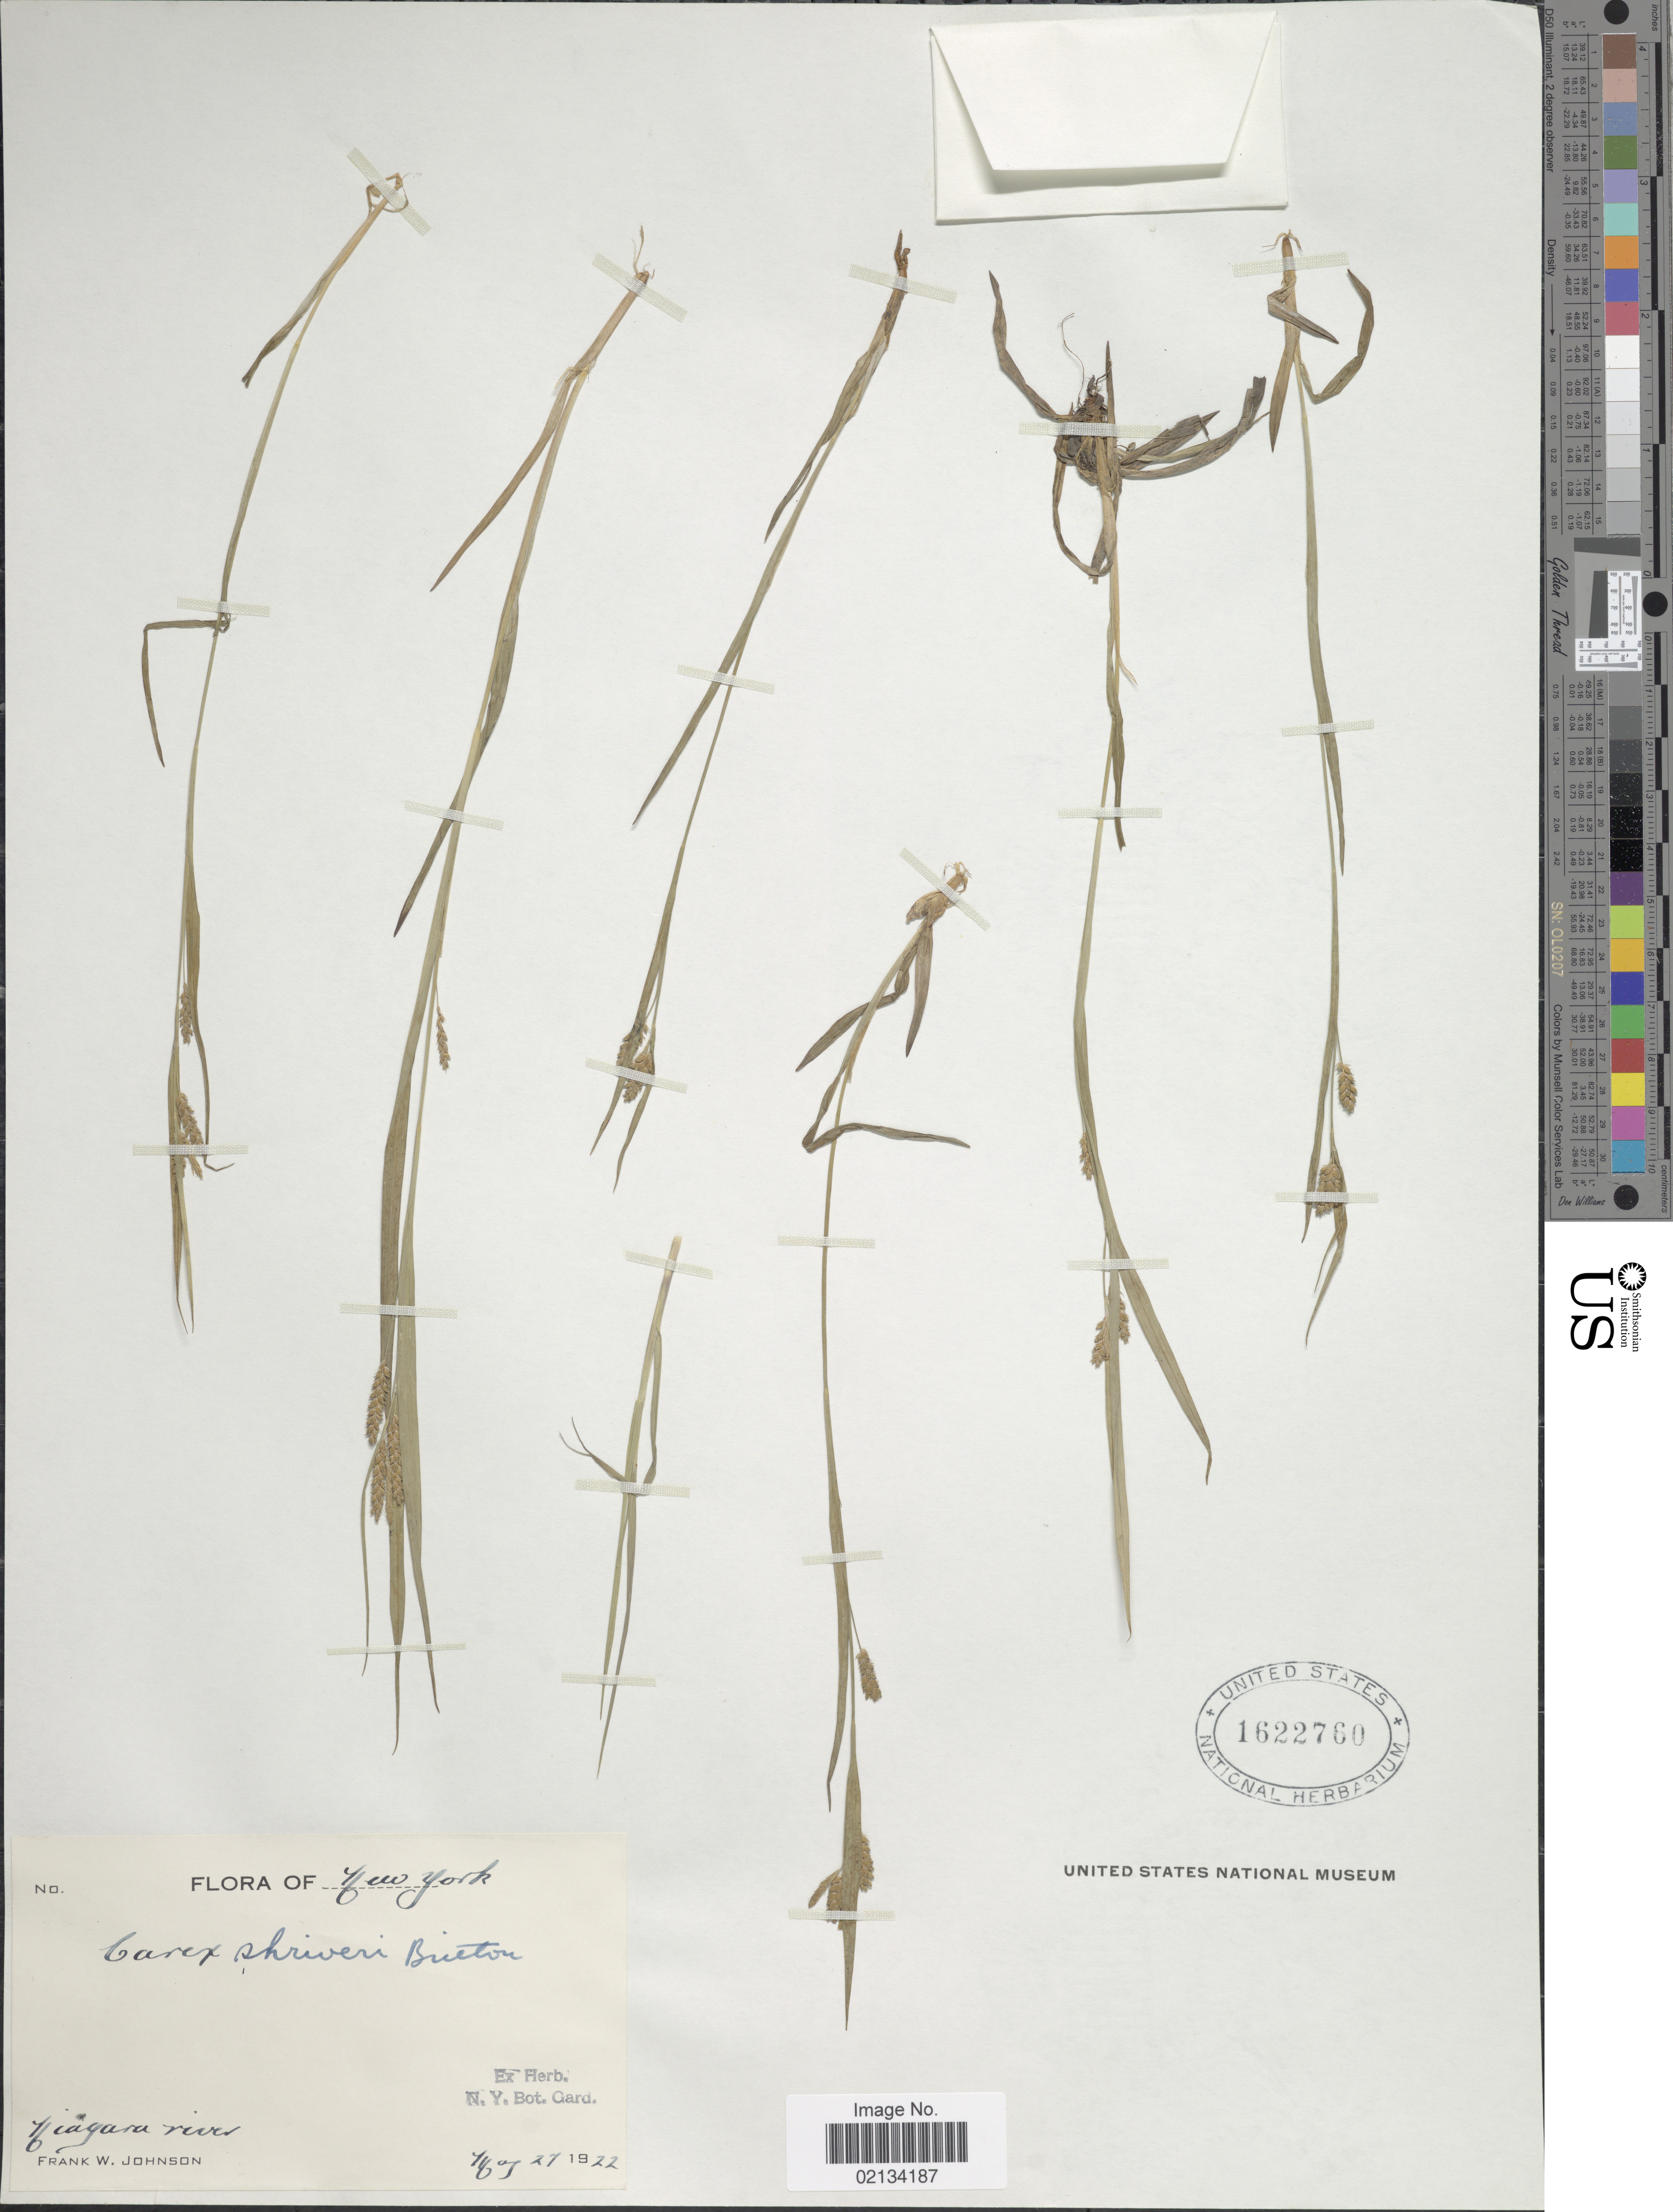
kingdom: Plantae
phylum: Tracheophyta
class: Liliopsida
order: Poales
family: Cyperaceae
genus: Carex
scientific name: Carex granularis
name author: Muhl. ex Willd.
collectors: F. W. Johnson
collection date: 1922-05-27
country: United States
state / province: New York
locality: Niagara river.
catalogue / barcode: US 1622760